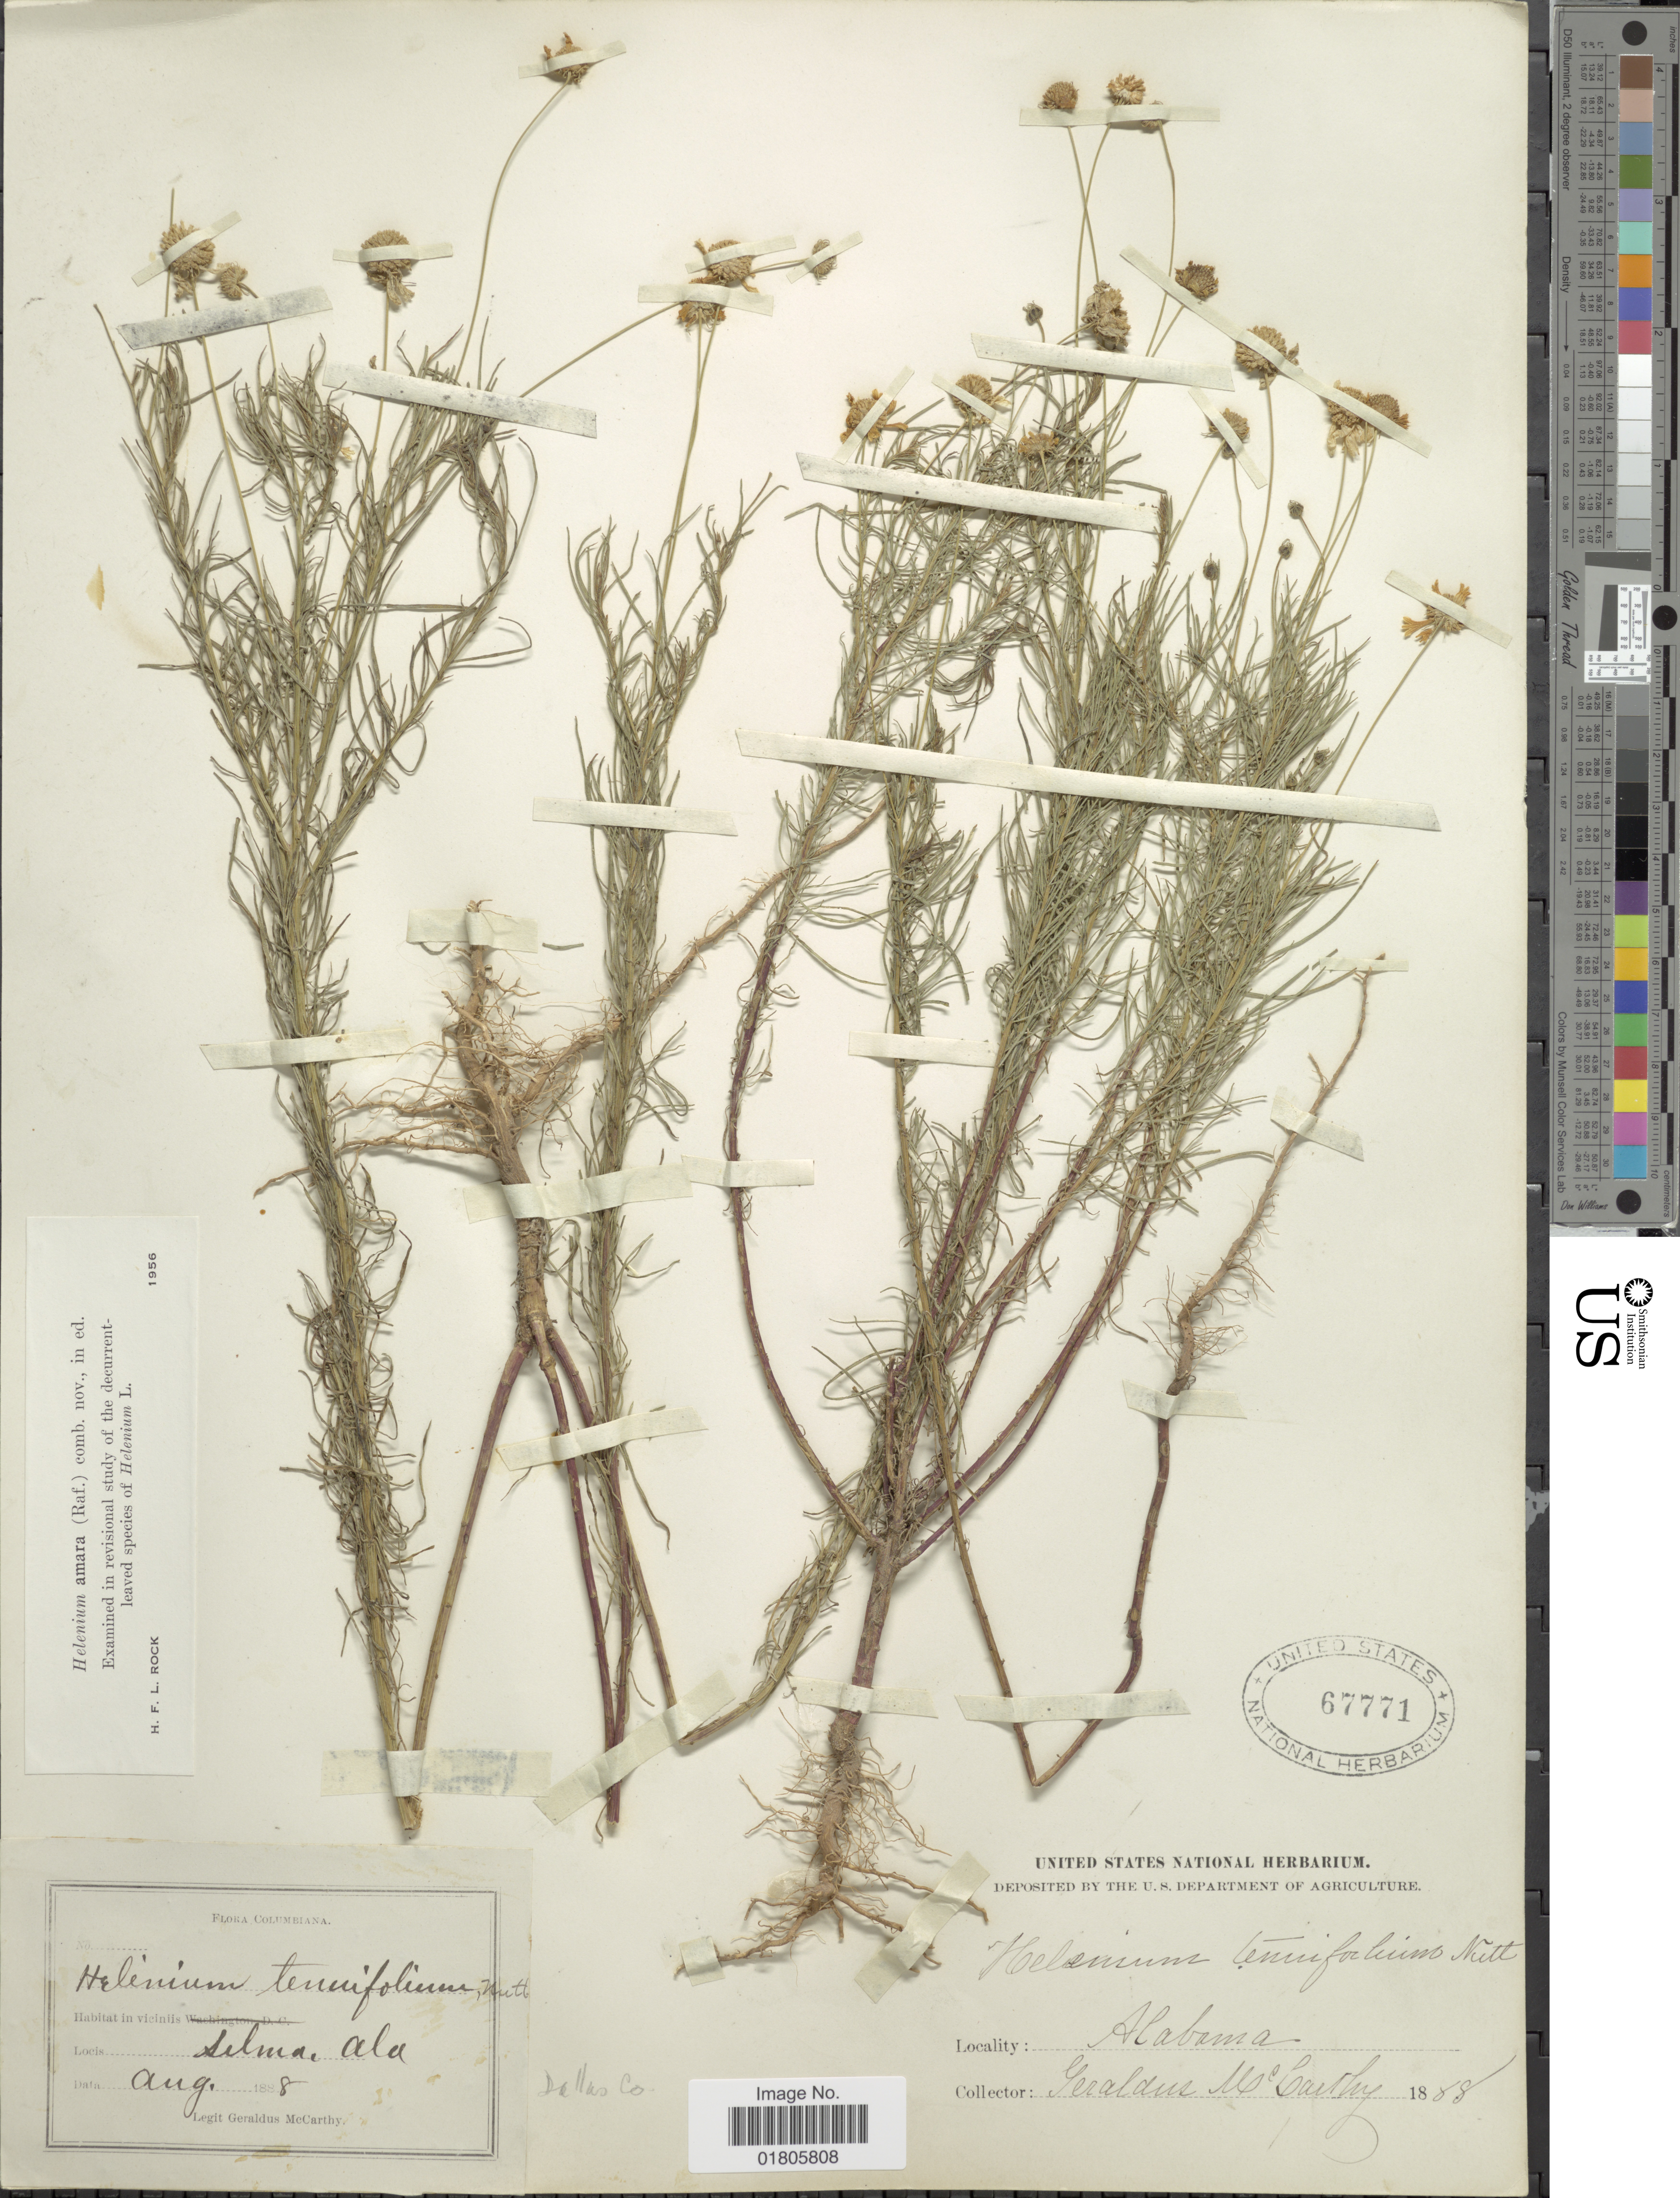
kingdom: Plantae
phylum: Tracheophyta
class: Magnoliopsida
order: Asterales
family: Asteraceae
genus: Helenium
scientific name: Helenium amarum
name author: (Raf.) H. Rock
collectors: M. McCarthy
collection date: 1888-08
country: United States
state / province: Alabama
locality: Selma, Ala.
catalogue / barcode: US 67771